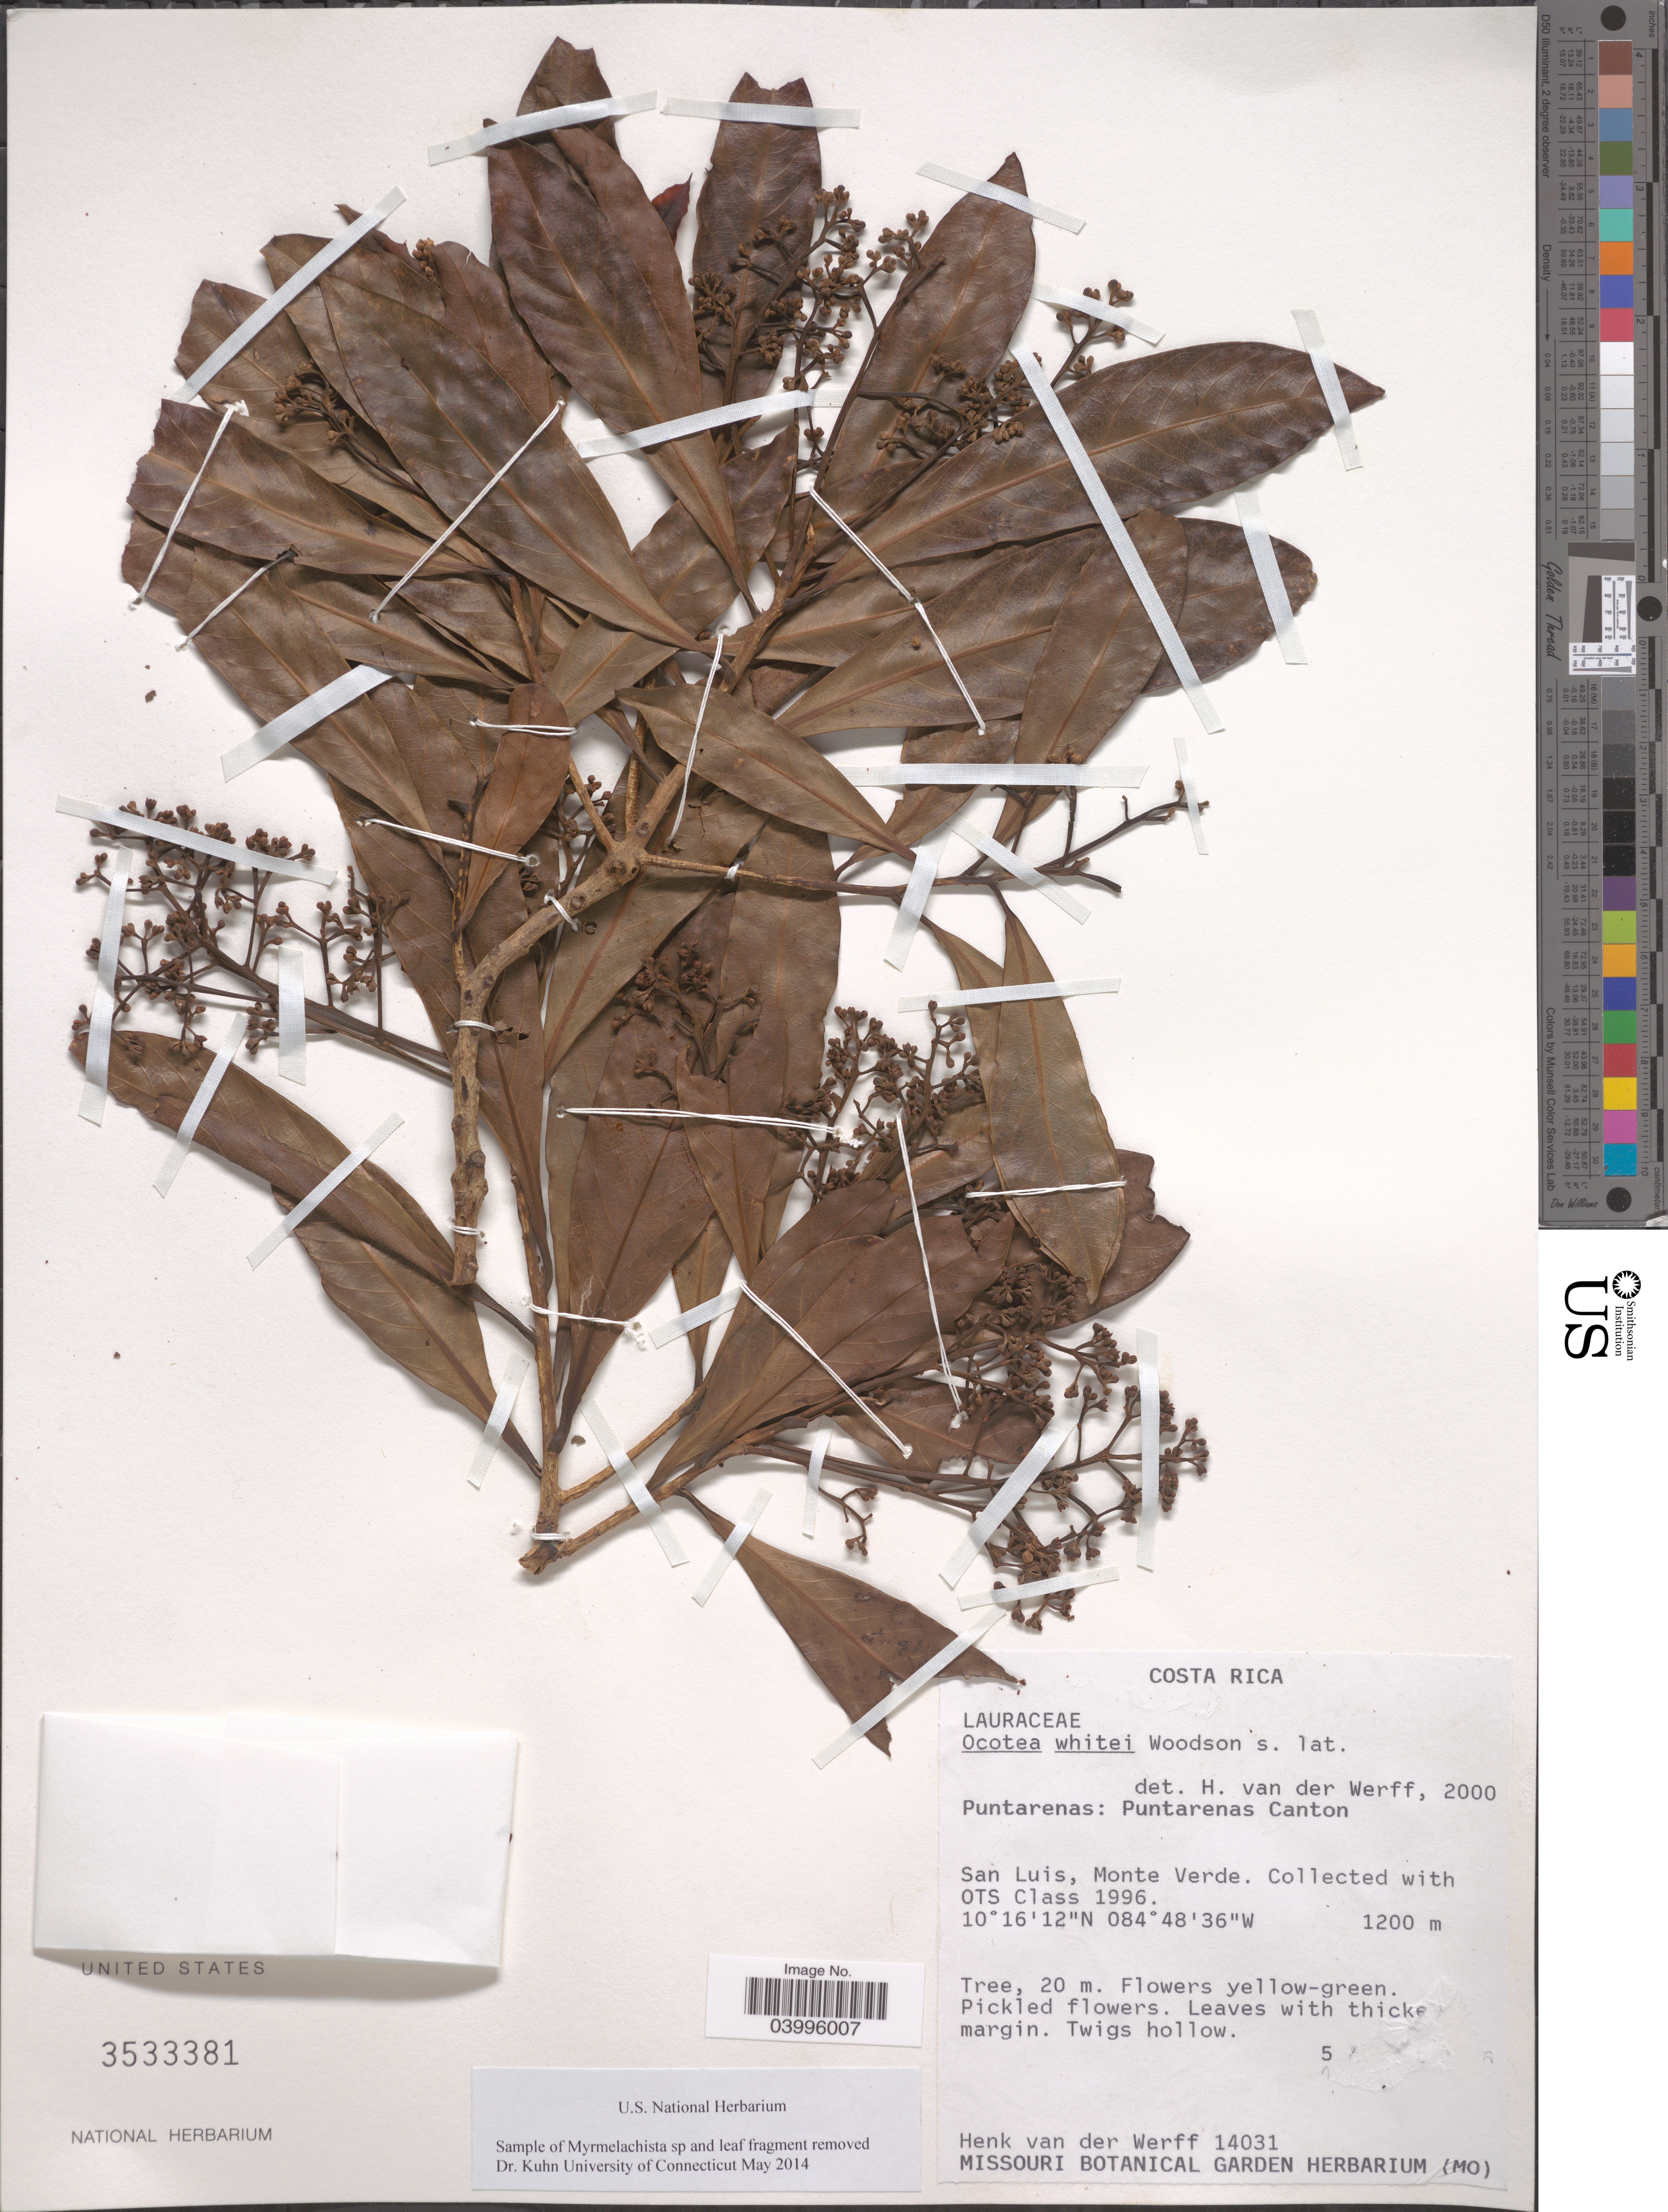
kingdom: Plantae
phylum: Tracheophyta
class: Magnoliopsida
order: Laurales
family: Lauraceae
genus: Ocotea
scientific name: Ocotea whitei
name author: Woodson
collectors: H. van der Werff & OTS Class 1996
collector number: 14031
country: Costa Rica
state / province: Puntarenas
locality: Puntarenas Canton. San Luis, Monte Verde.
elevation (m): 1200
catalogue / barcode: US 3533381